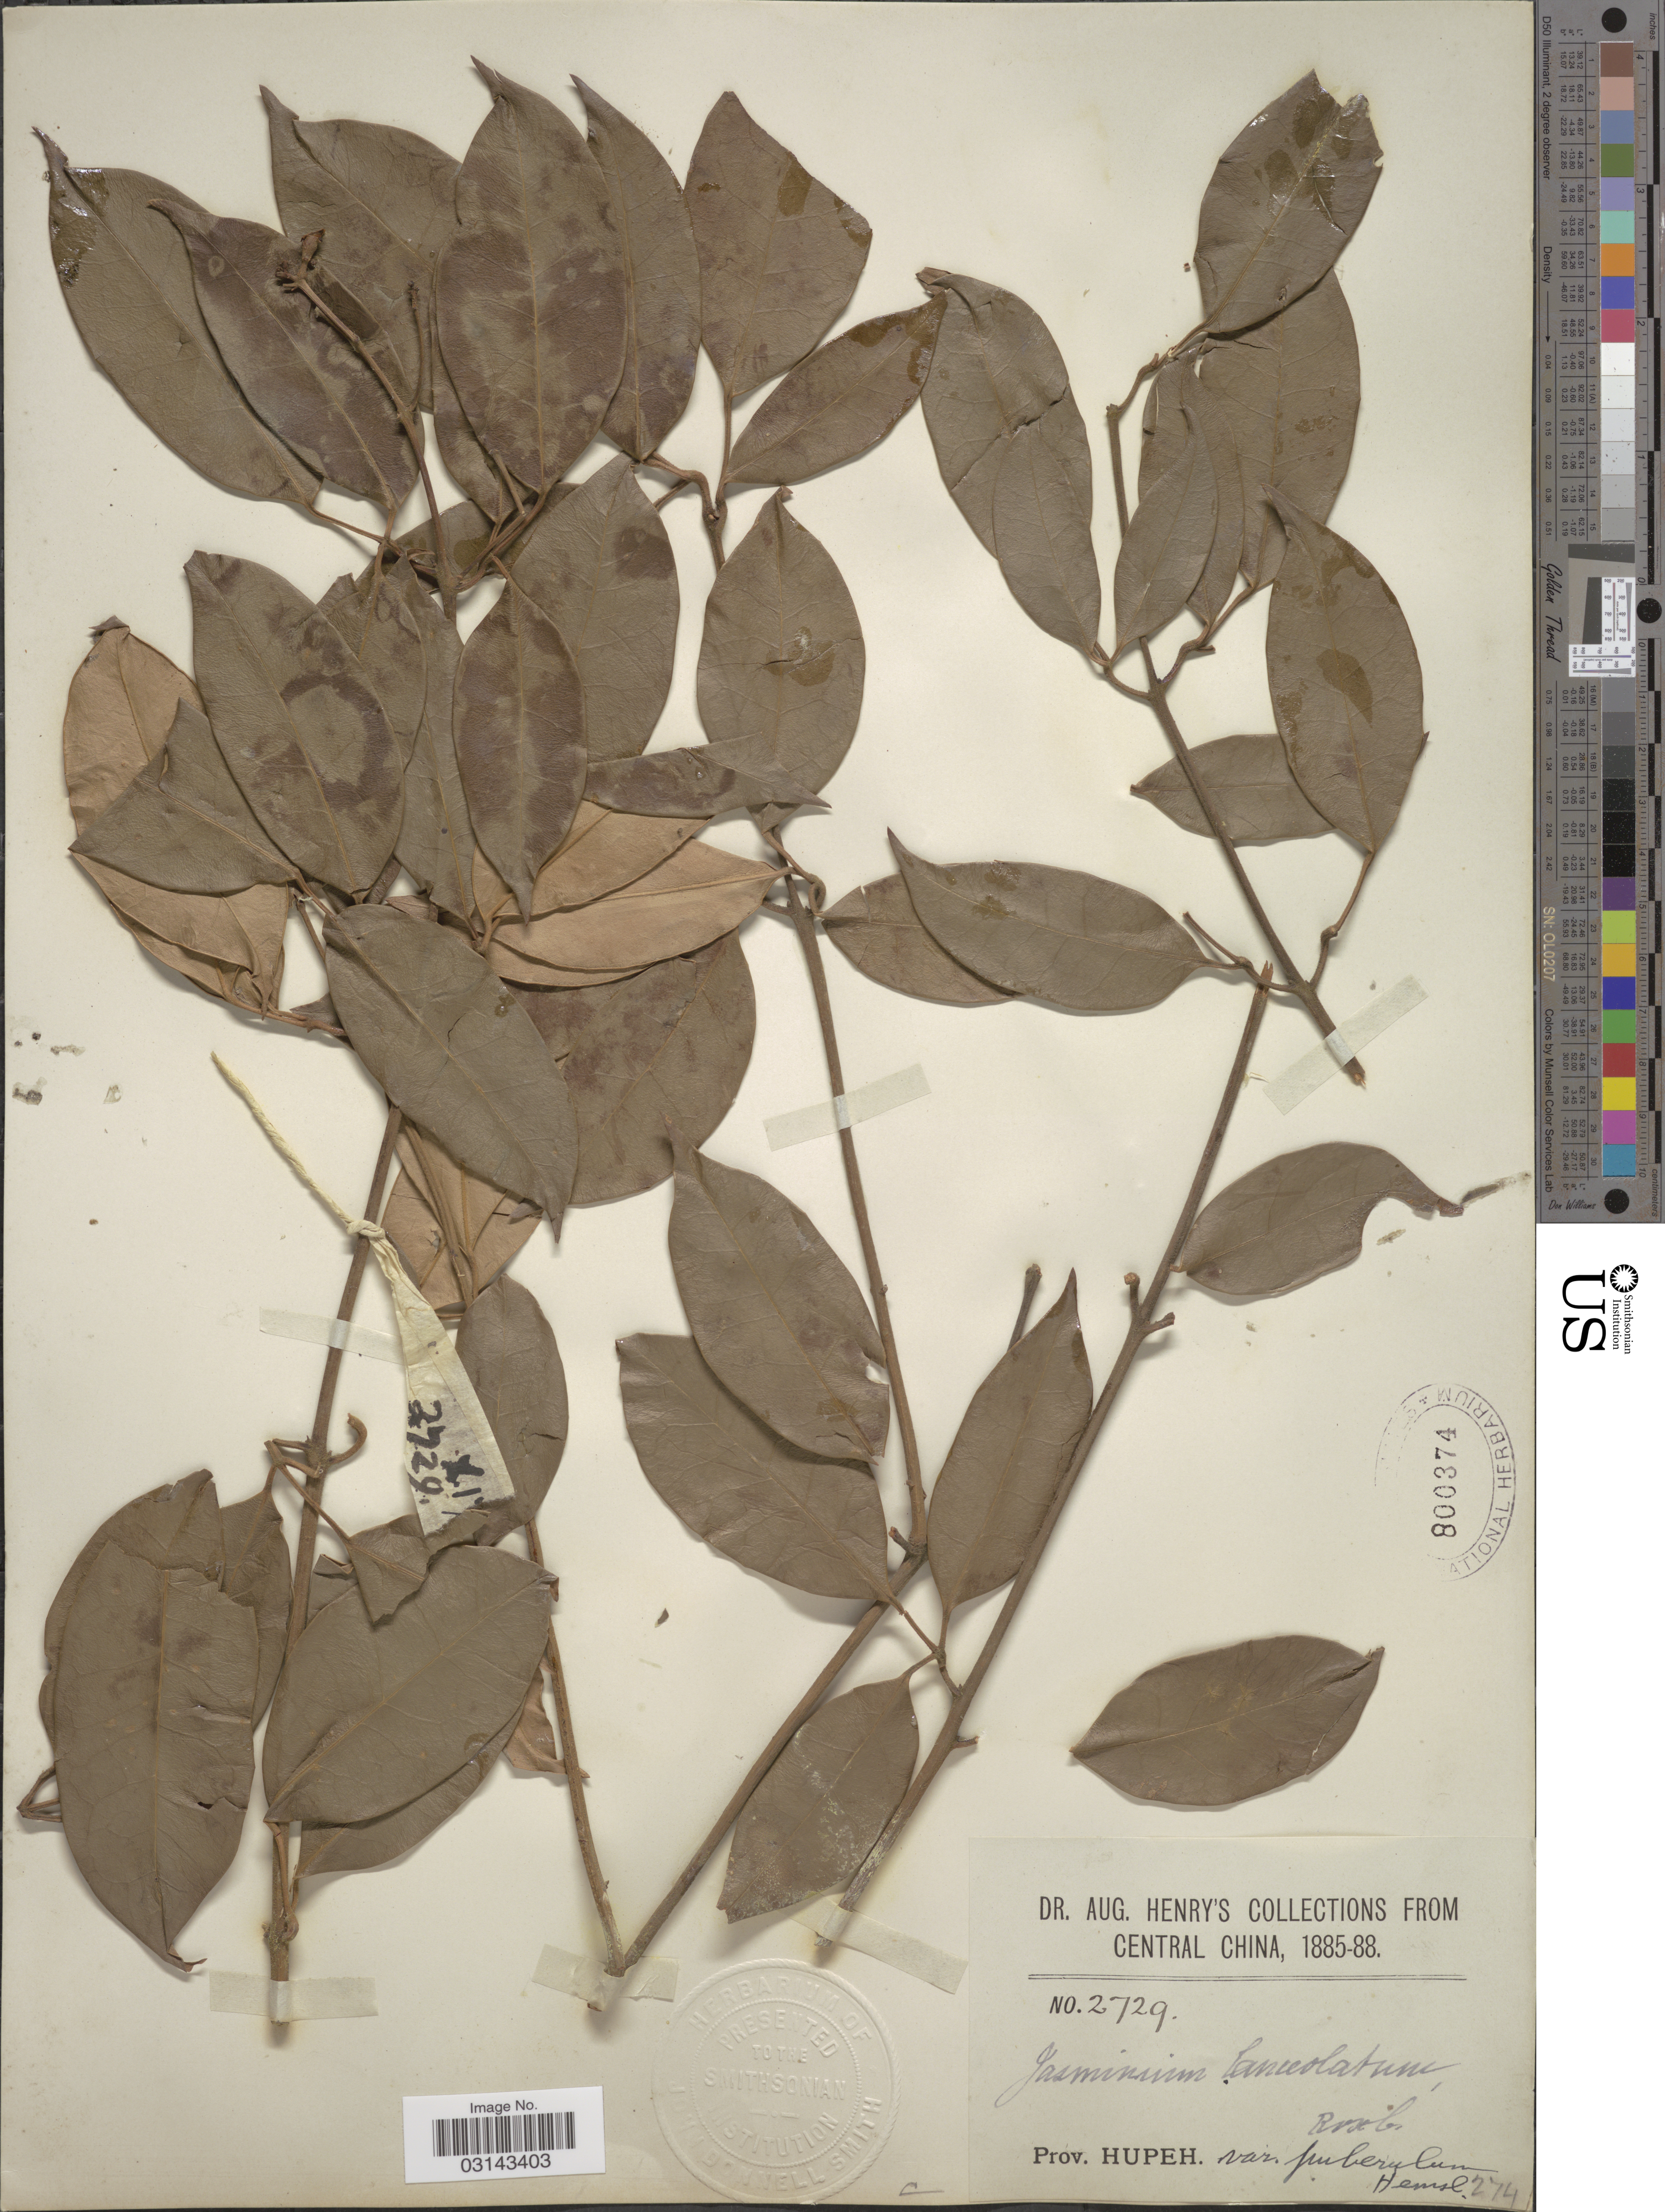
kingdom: Plantae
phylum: Tracheophyta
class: Magnoliopsida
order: Lamiales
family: Oleaceae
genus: Jasminum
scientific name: Jasminum lanceolarium var. puberulum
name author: Hemsl.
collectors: A. Henry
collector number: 2729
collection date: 1885/1888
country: China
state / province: Hubei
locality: Central China. Prov. Hupeh.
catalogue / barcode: US 800374